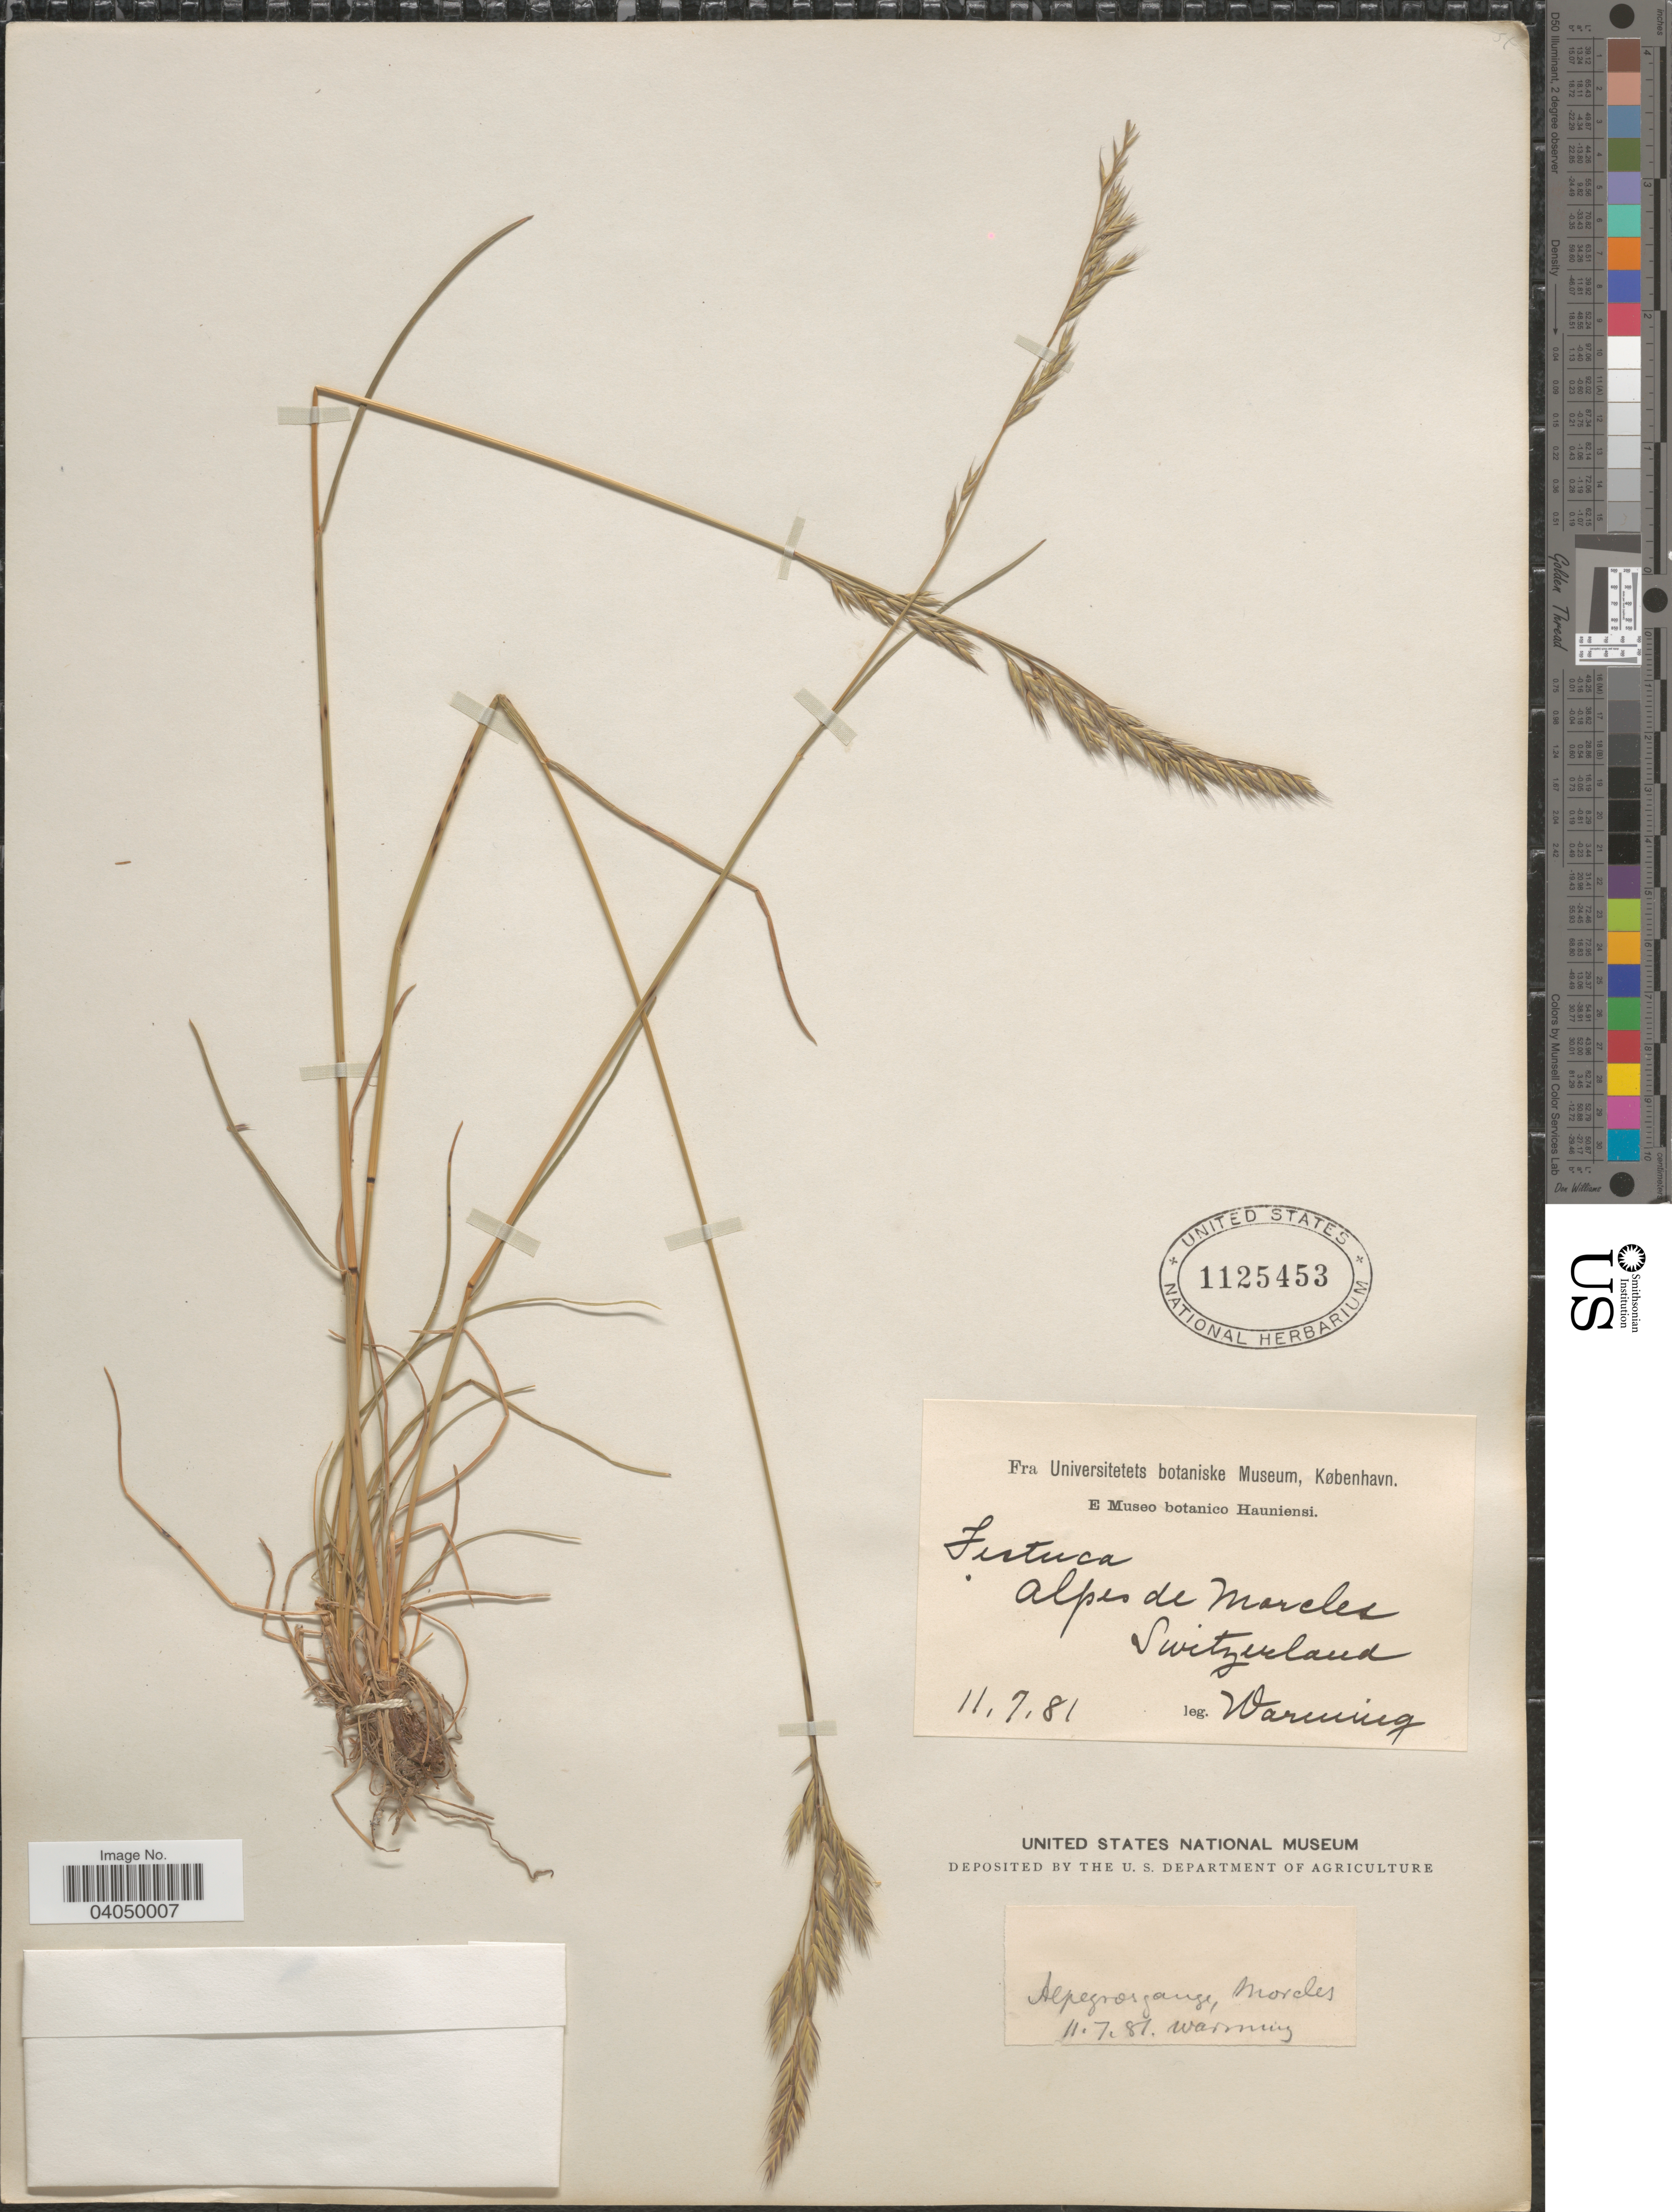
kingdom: Plantae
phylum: Tracheophyta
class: Liliopsida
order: Poales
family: Poaceae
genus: Festuca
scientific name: Festuca rubra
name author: L.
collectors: Warming, --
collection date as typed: Transcribed d/m/y: 11/7/81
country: Switzerland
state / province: Vaud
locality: Alpes de Morcles.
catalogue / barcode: US 1125453